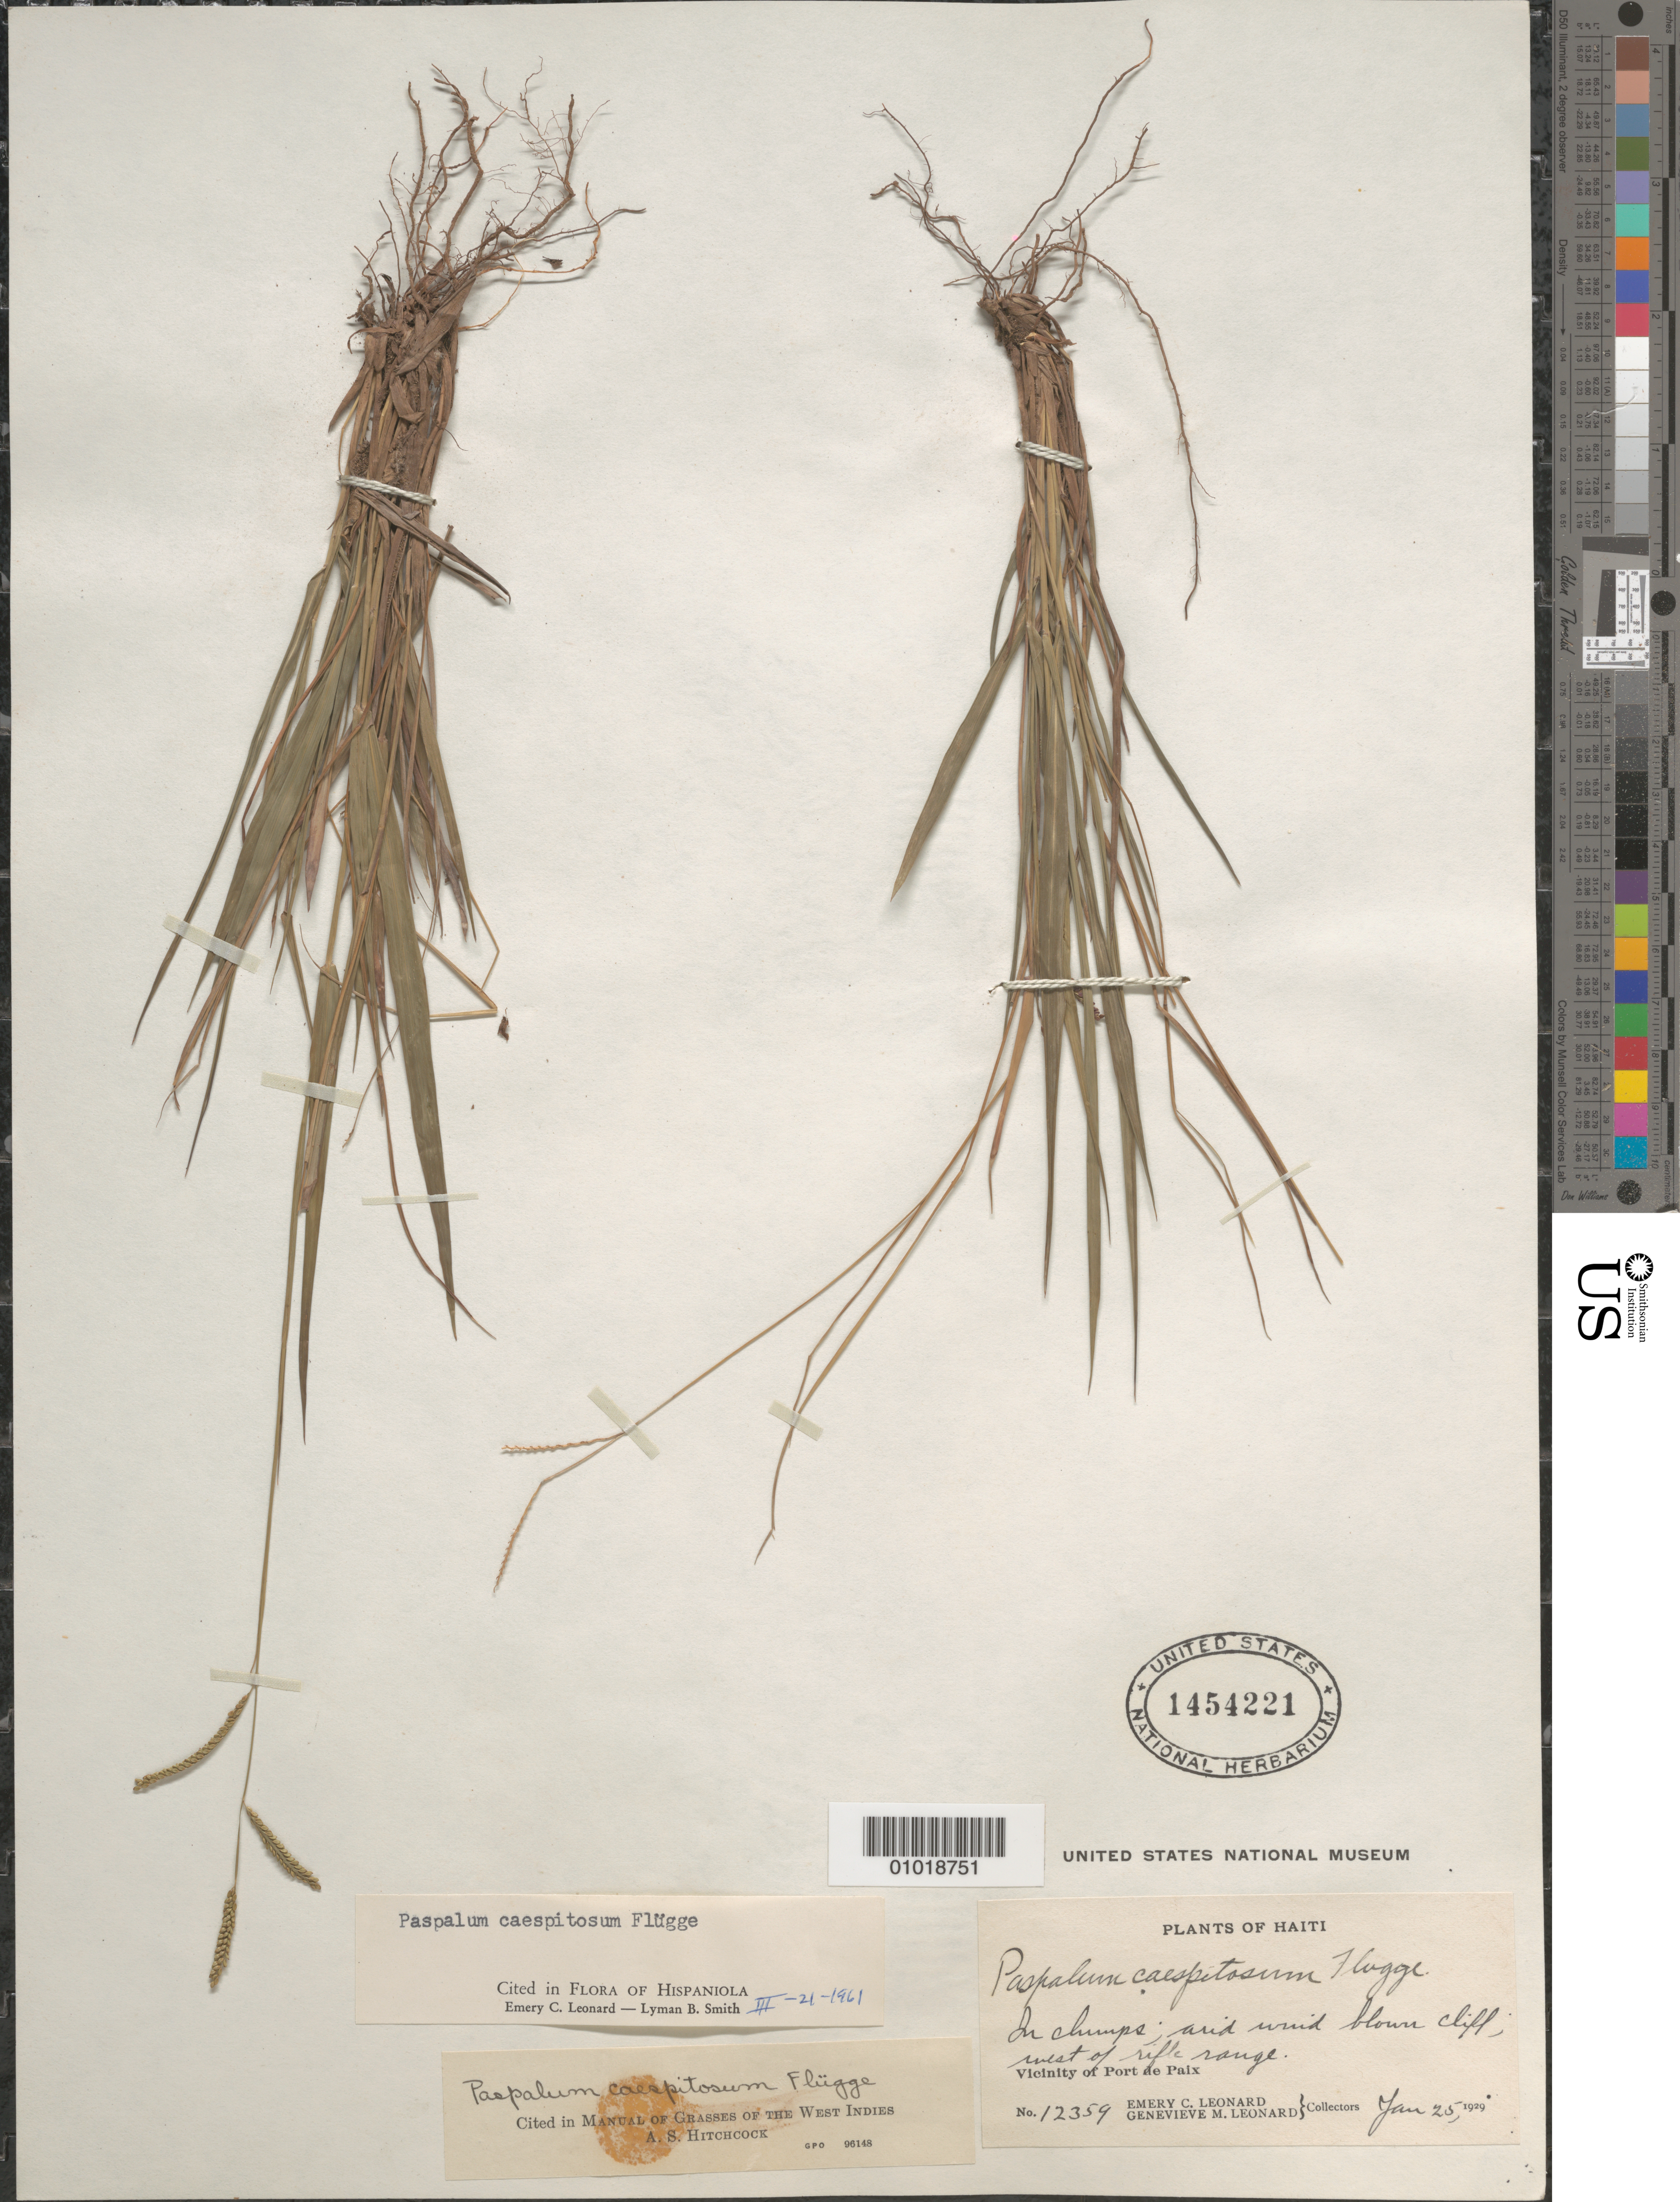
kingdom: Plantae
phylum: Tracheophyta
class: Liliopsida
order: Poales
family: Poaceae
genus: Paspalum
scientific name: Paspalum caespitosum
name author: Flüggé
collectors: E. C. Leonard & G. M. Leonard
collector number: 12359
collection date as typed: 25 Jan 1929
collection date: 1929-01-25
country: Haiti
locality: Vic. of Port de Paix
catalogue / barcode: US 1454221